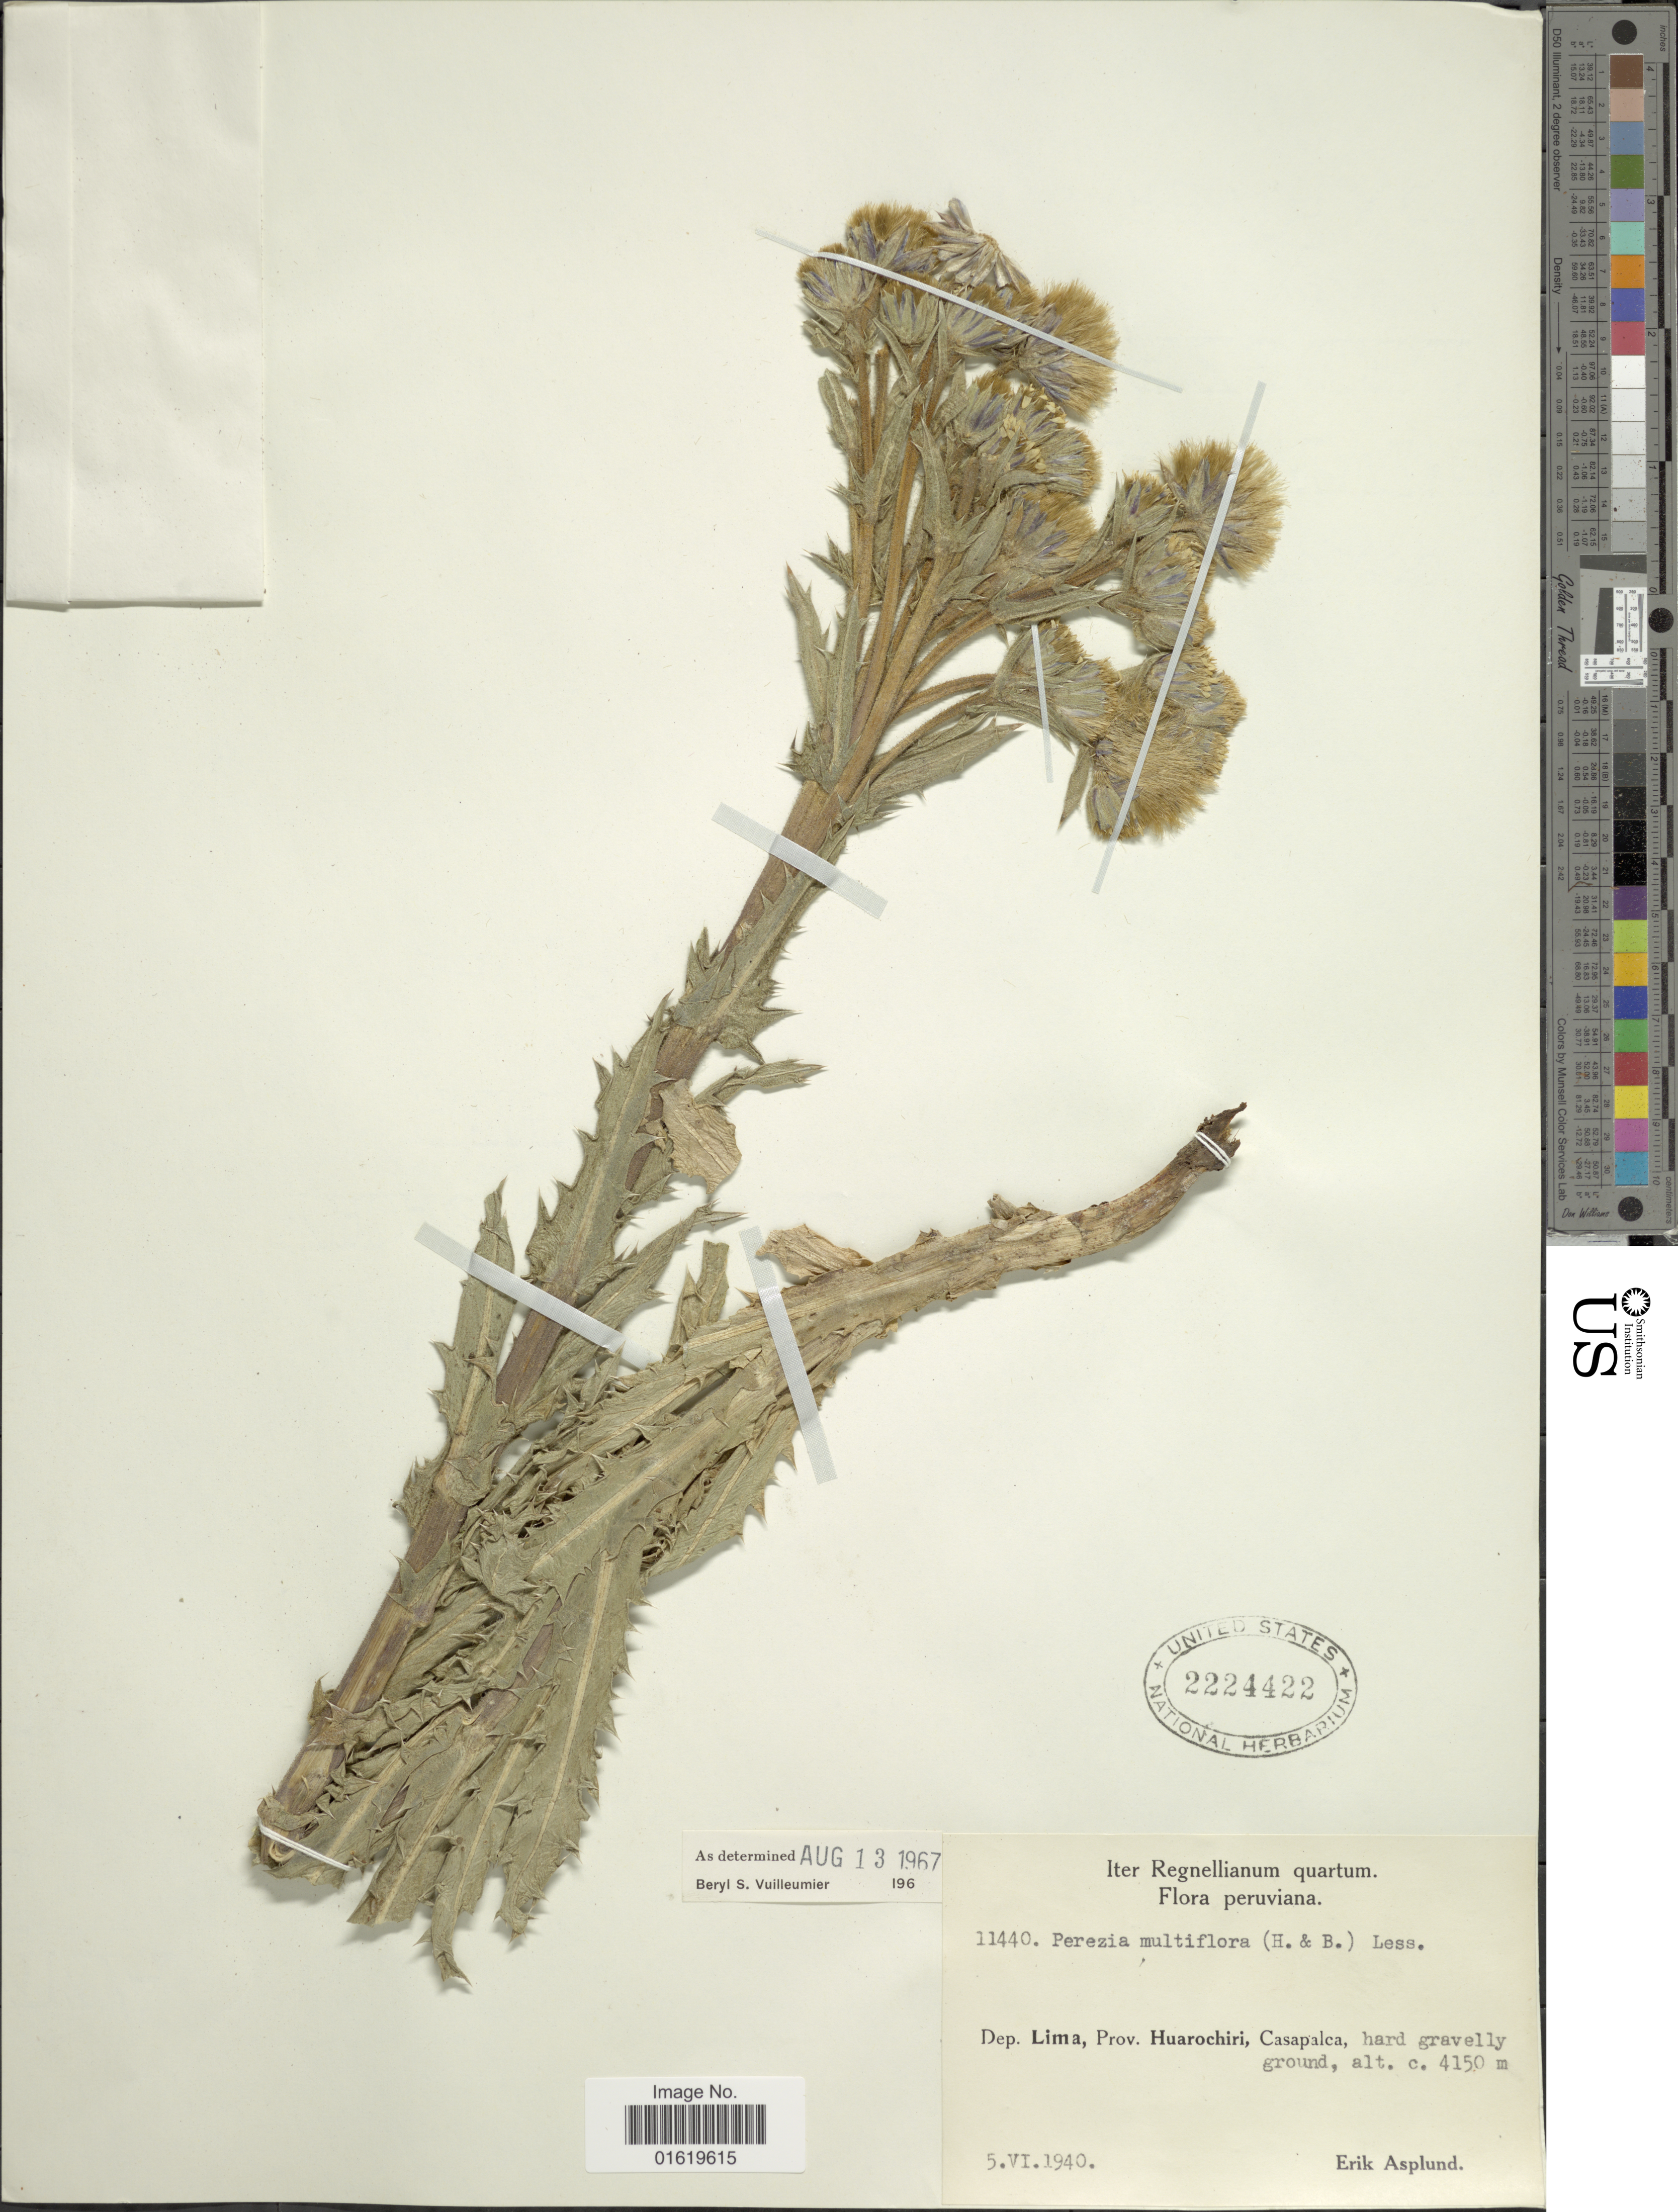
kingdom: Plantae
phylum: Tracheophyta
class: Magnoliopsida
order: Asterales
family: Asteraceae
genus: Perezia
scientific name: Perezia multiflora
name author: Less.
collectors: E. Asplund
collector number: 11440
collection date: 1940-06-05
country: Peru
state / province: Lima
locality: Dep. Lima, Prov. Huarochiri, Casapalca, hard gravelly ground.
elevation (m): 4150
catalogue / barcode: US 2224422